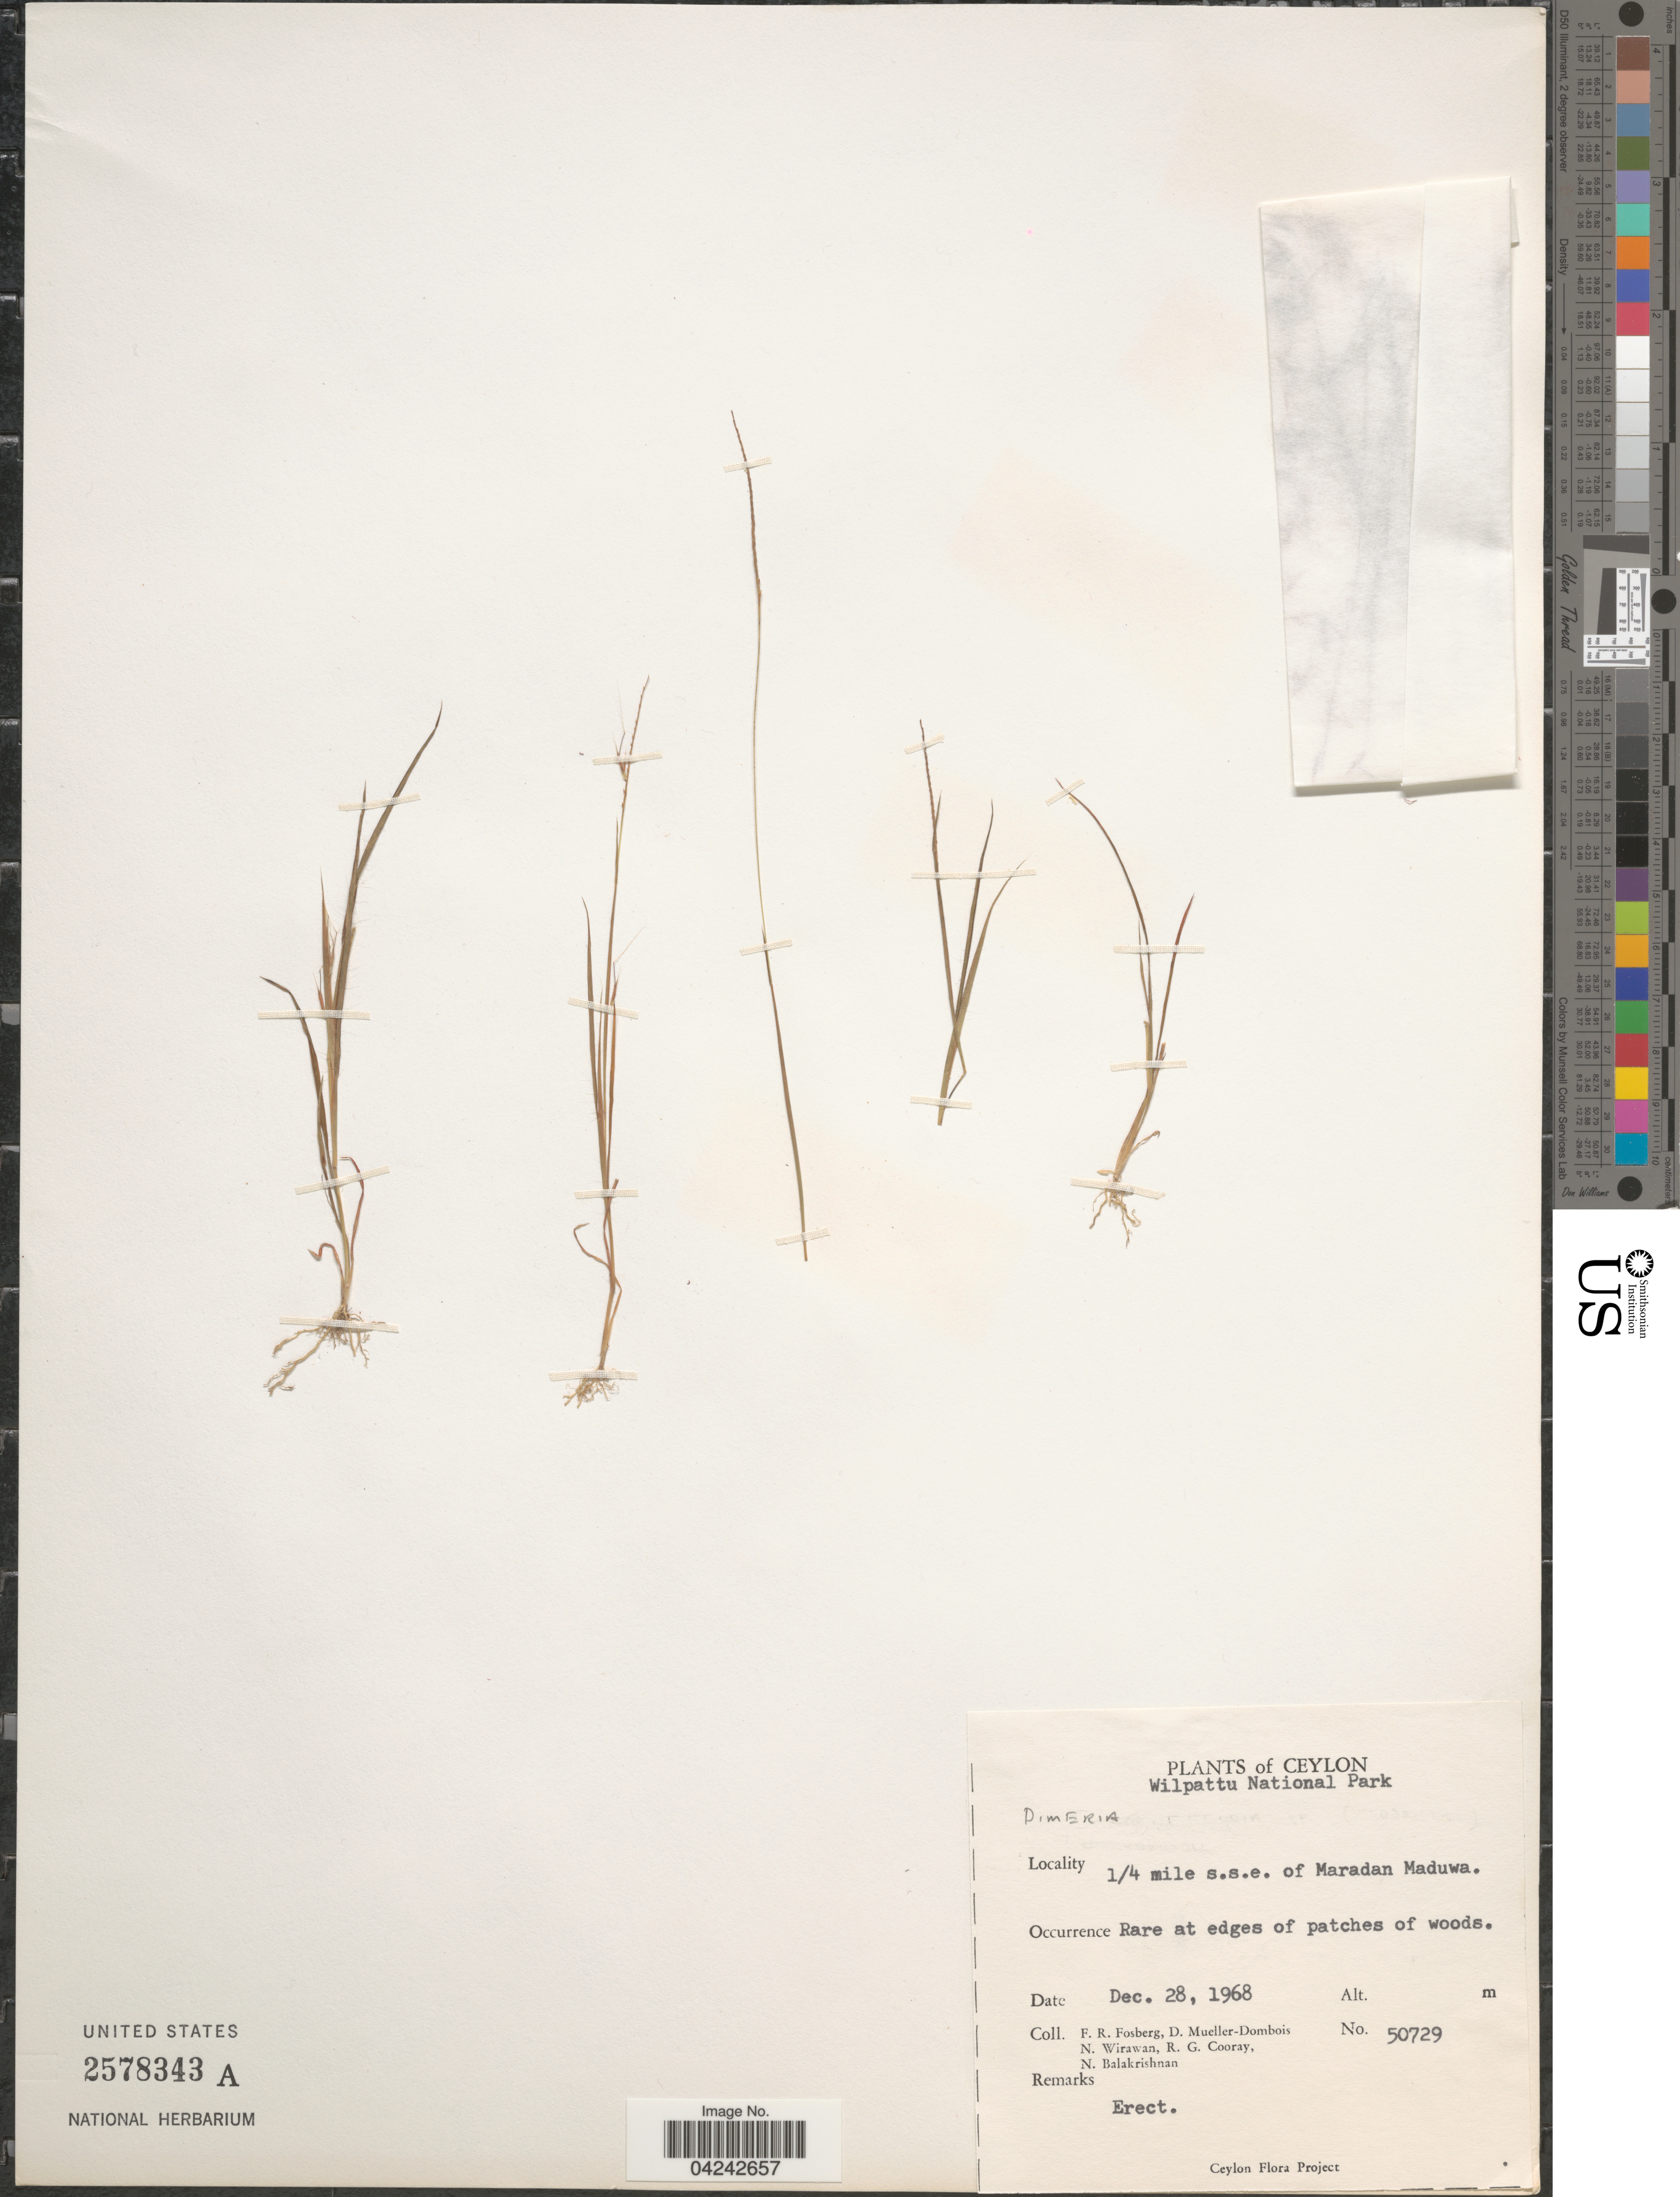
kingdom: Plantae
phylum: Tracheophyta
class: Liliopsida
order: Poales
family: Poaceae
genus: Dimeria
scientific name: Dimeria sp.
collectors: F. R. Fosberg, D. Mueller-Dombois, N. Wirawan, R. Cooray & N. Balakrishnan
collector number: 50729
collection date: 1968-12-28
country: Sri Lanka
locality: Ceylon. Wilpattu National Park. ¼ mile s.s.e. of Maradan Maduwa.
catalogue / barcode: US 2578343A